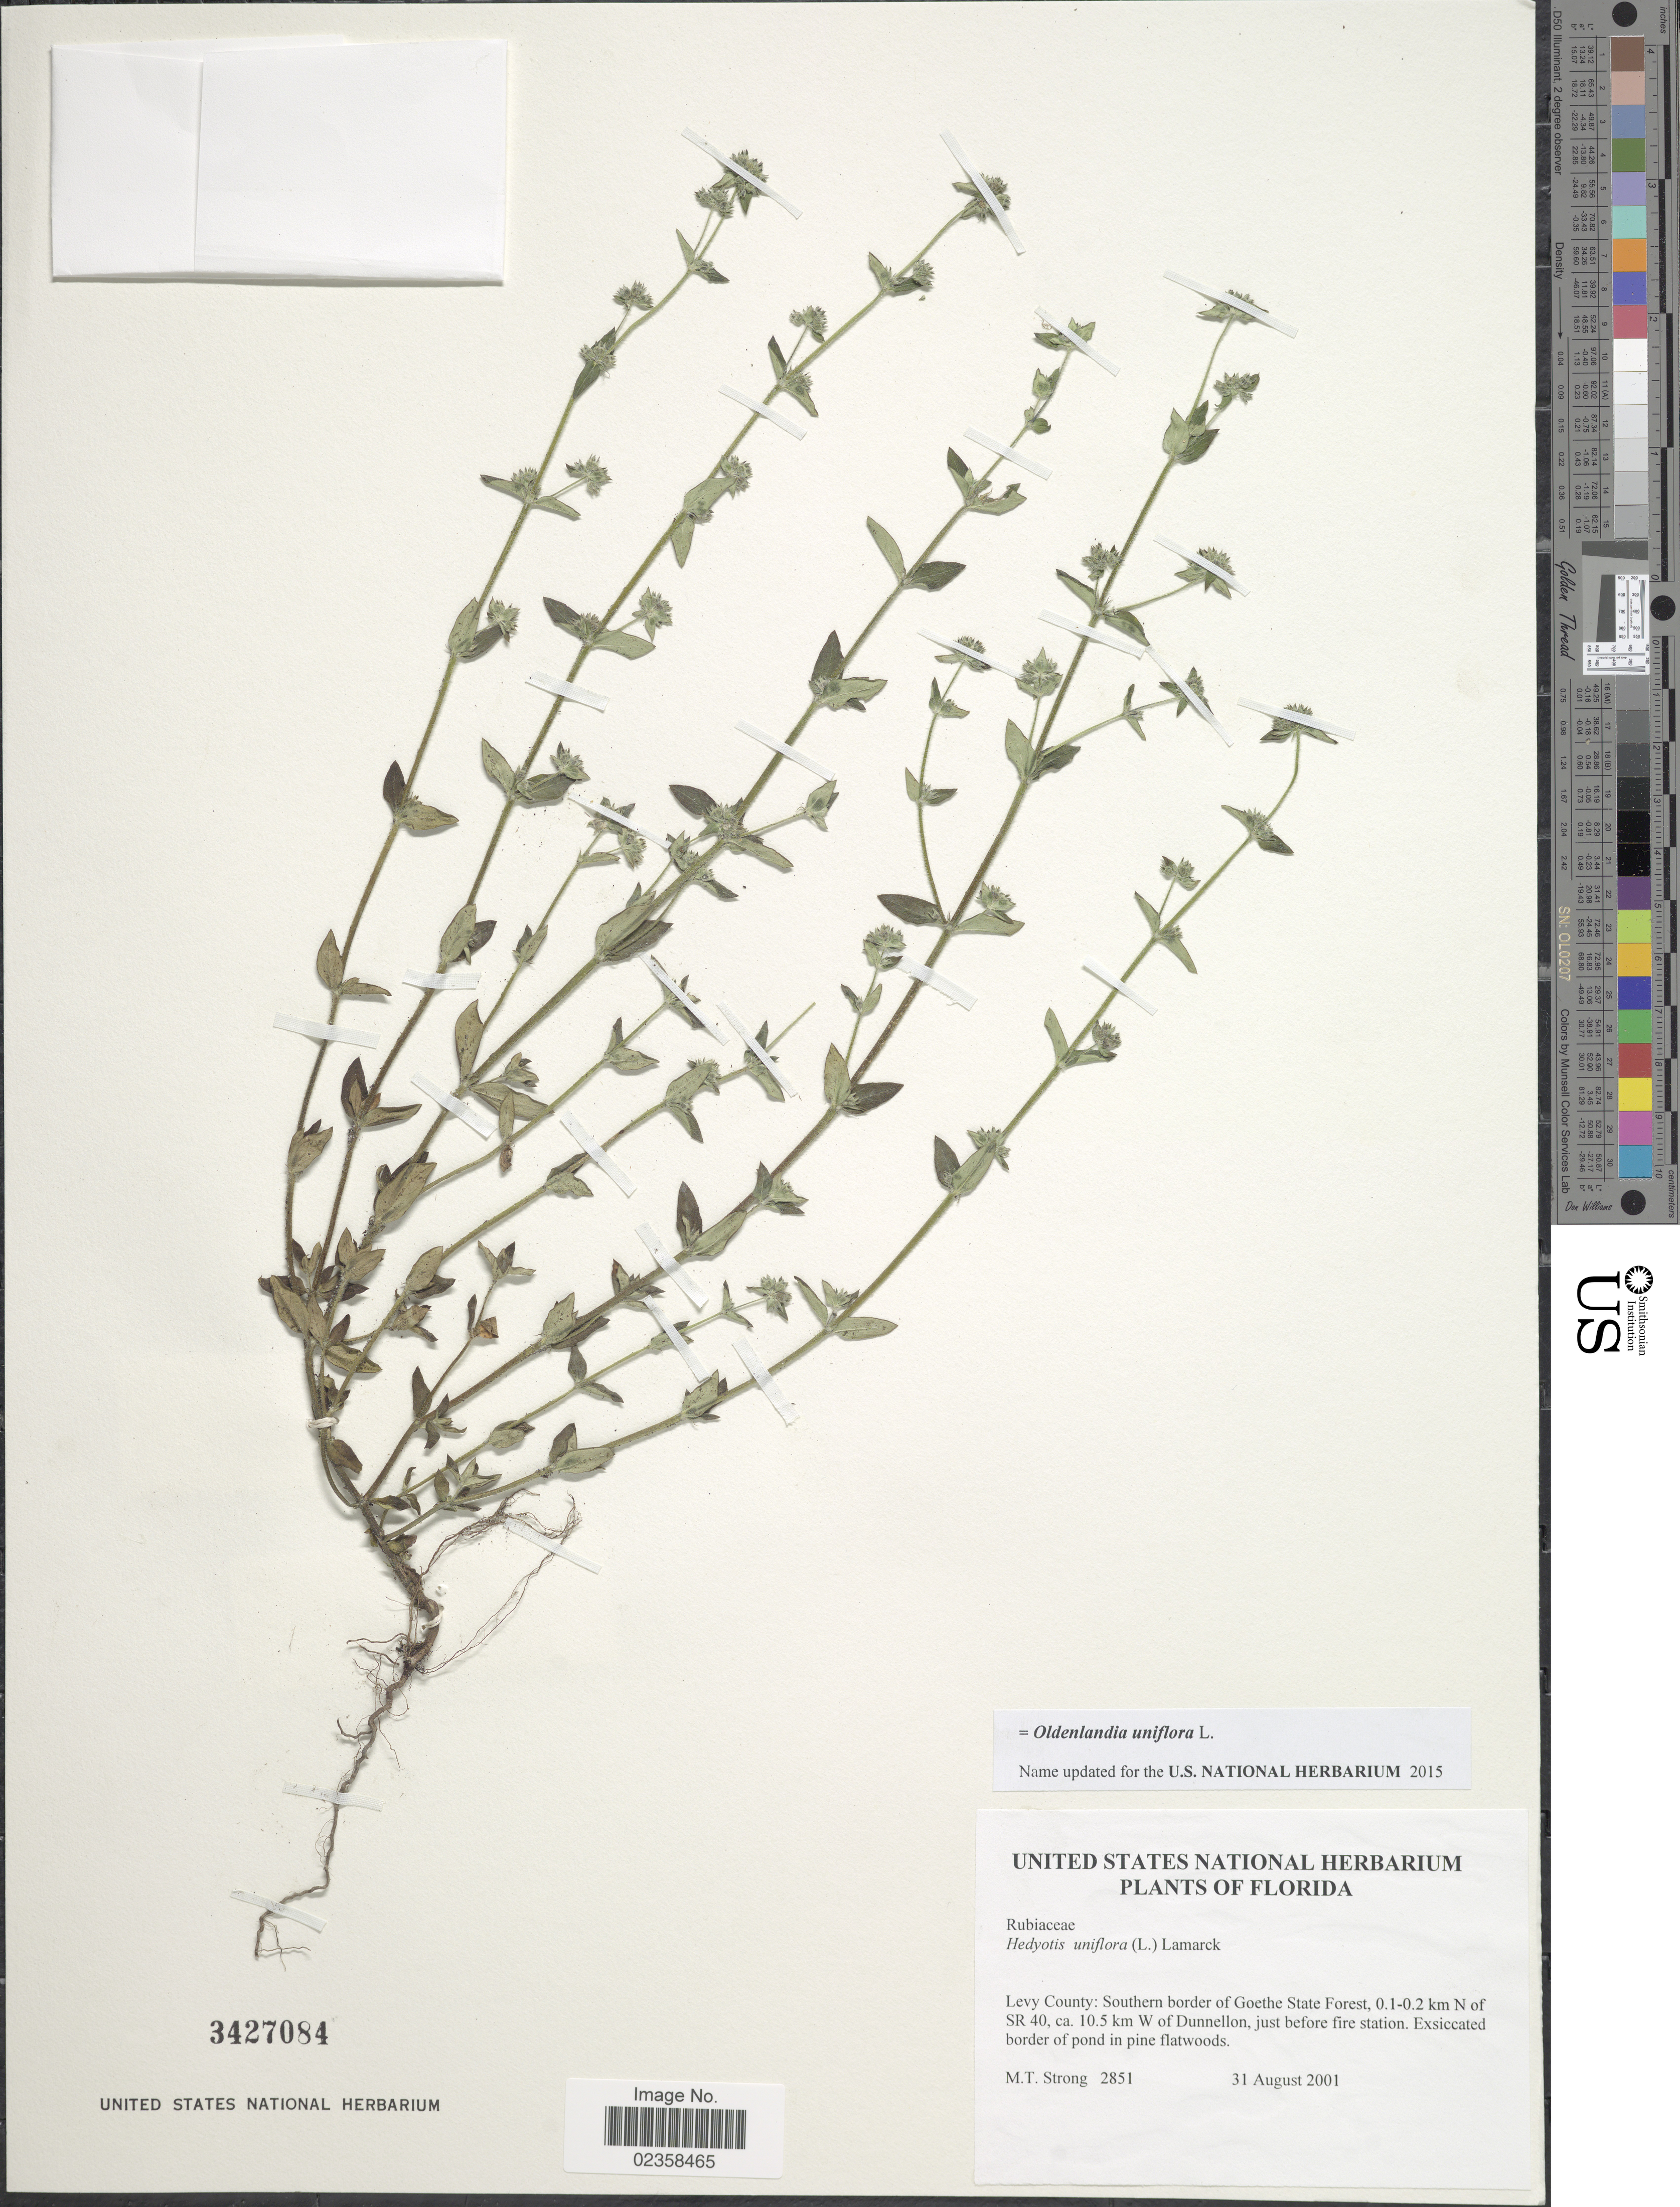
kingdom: Plantae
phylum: Tracheophyta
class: Magnoliopsida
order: Gentianales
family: Rubiaceae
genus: Oldenlandia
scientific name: Oldenlandia uniflora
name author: L.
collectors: M. T. Strong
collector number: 2851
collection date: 2001-08-31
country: United States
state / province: Florida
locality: Levy County: Southern border of Goethe State Forest, 0.1-0.2 km N of SR 40, 10.5 km W of Dunnellon, just before fire station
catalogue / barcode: US 3427084